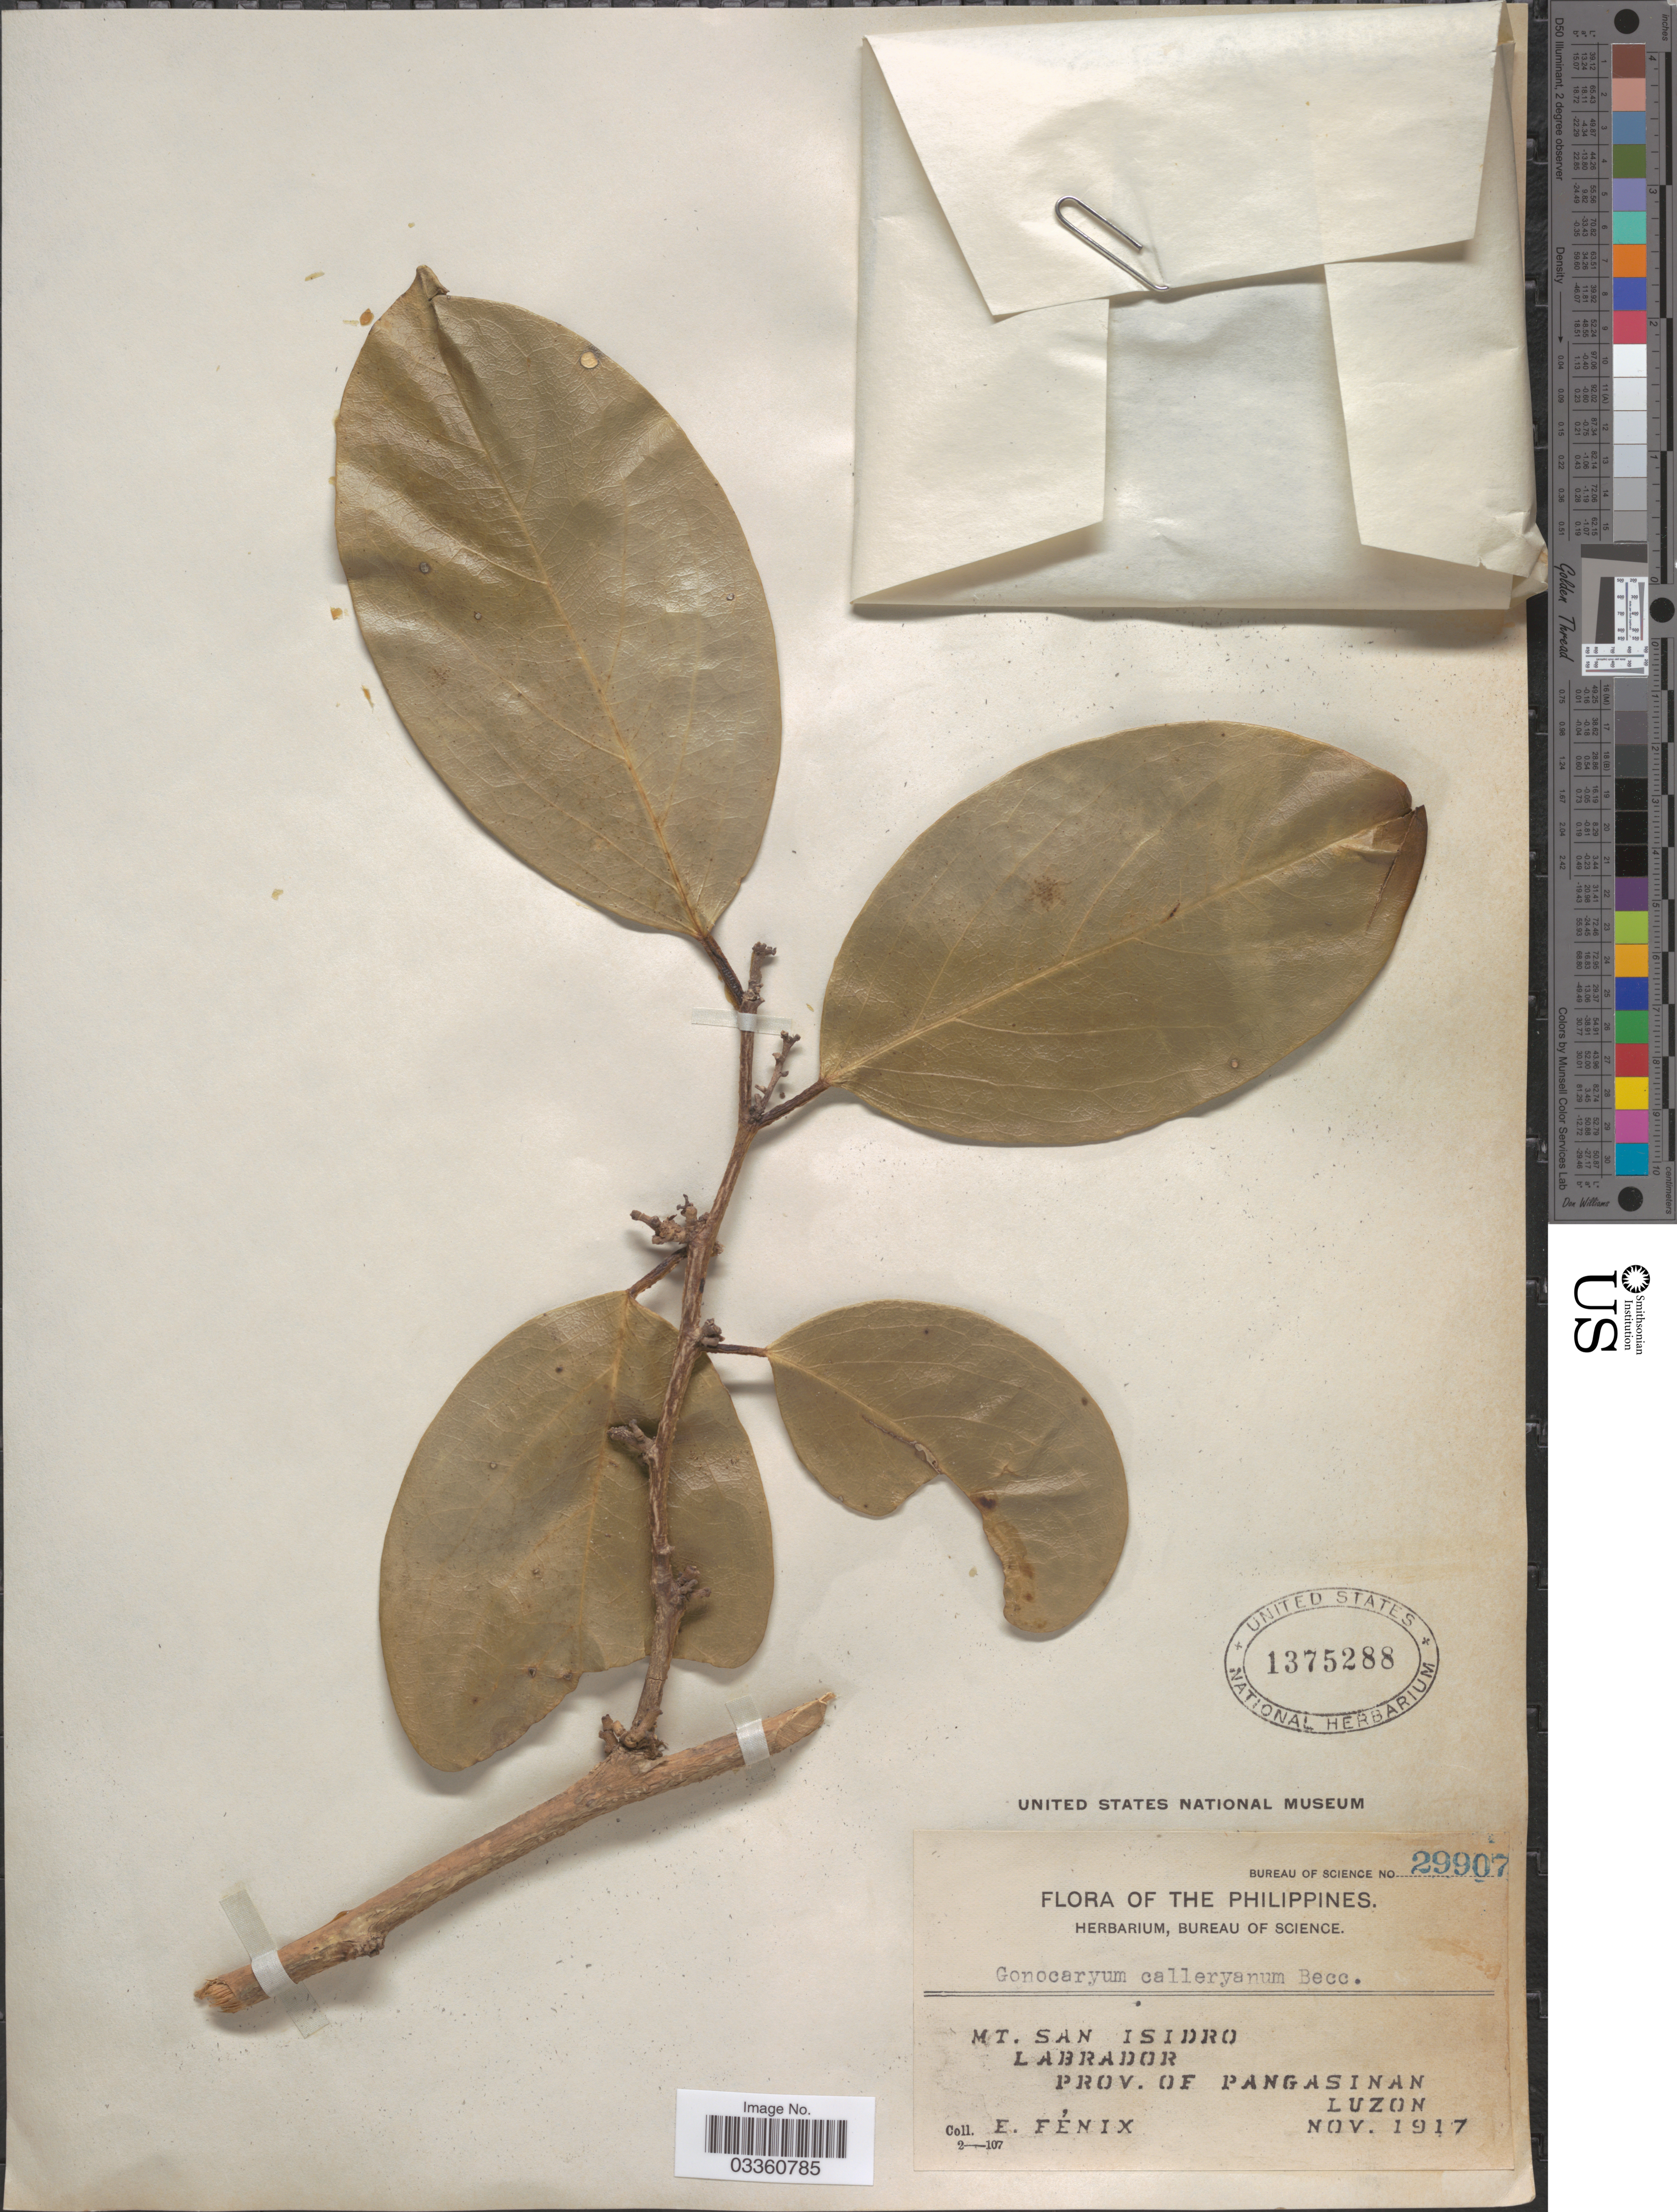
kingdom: Plantae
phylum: Tracheophyta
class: Magnoliopsida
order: Cardiopteridales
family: Cardiopteridaceae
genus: Gonocaryum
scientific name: Gonocaryum calleryanum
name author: (Baill.) Becc.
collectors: E. Fénix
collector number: Bureau of Science 29907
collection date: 1917-11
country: Philippines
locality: Mt. San Isidro. Labrador. Prov. of Pangasinan. Luzon.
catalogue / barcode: US 1375288